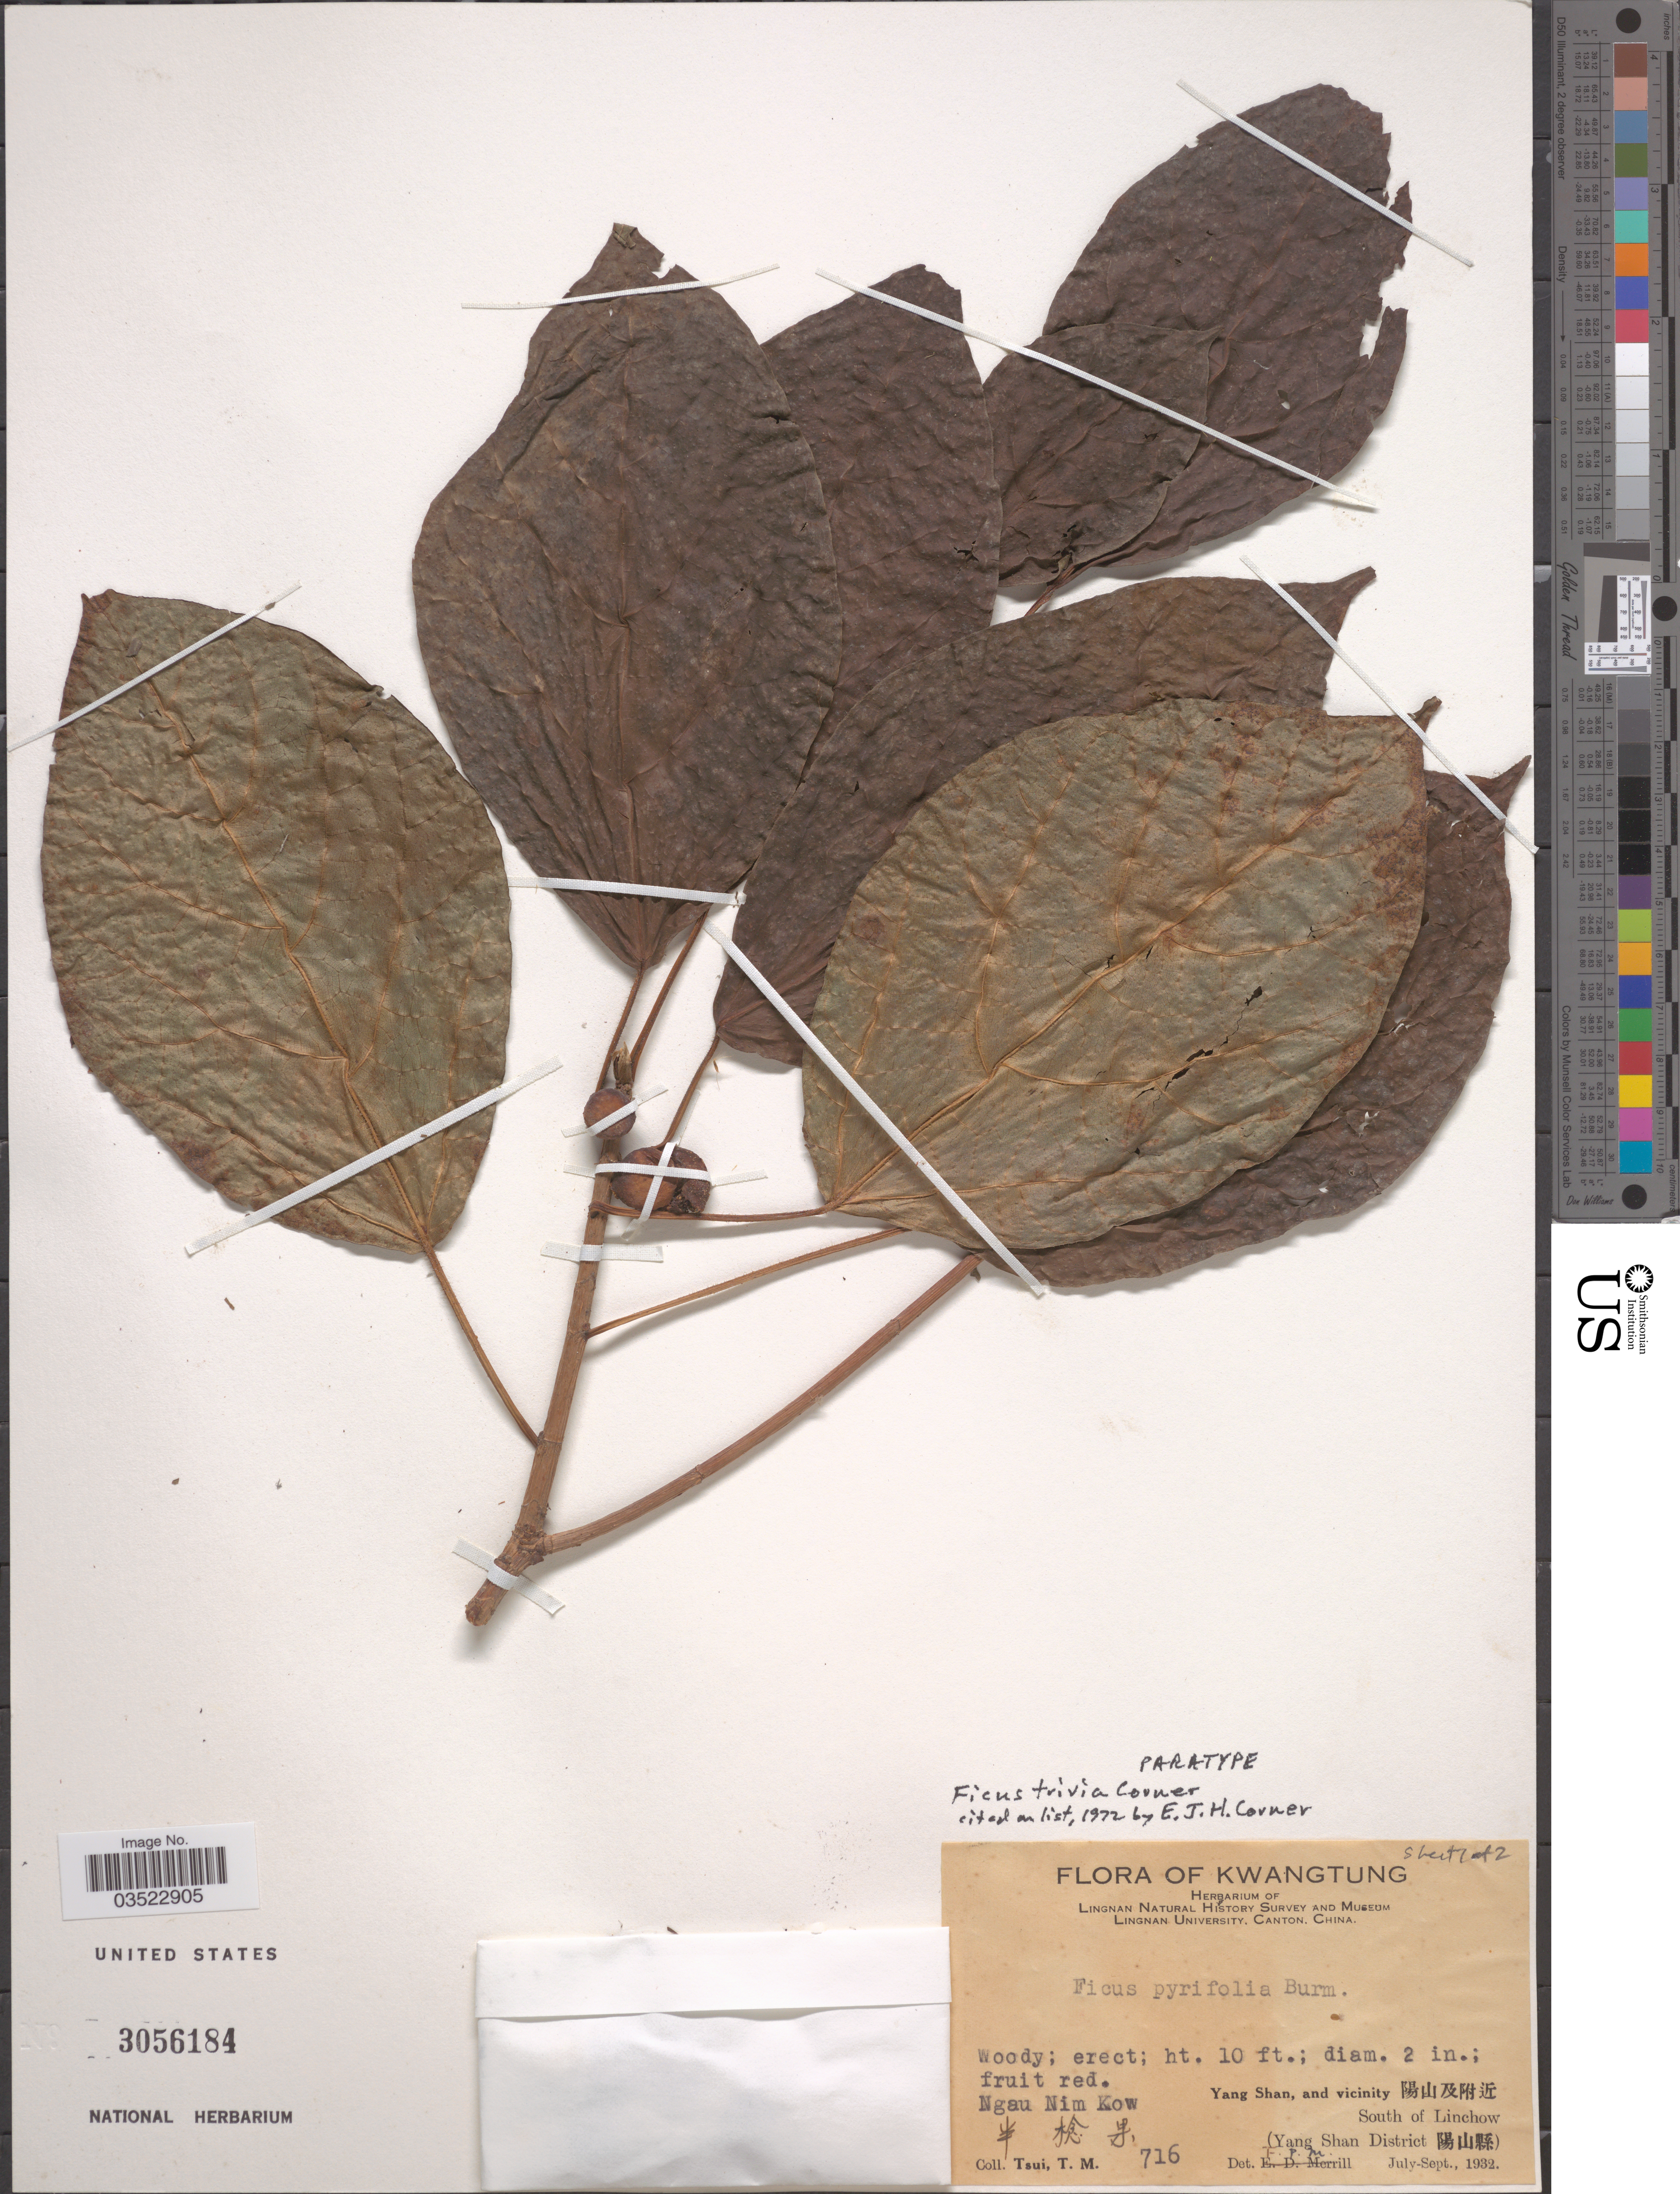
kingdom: Plantae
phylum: Tracheophyta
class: Magnoliopsida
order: Rosales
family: Moraceae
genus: Ficus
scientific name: Ficus trivia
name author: Corner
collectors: T. Tsui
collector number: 716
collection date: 1932-07/1932-09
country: China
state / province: Guangdong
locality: Kwangtung. Lingnan Natural History Survey and Museum Lingnan University, Canton, China. Ngau Nim Kow X. Yang Shan, and vicinity X. South of Linchow. (Yang Shan District X).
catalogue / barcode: US 3056184